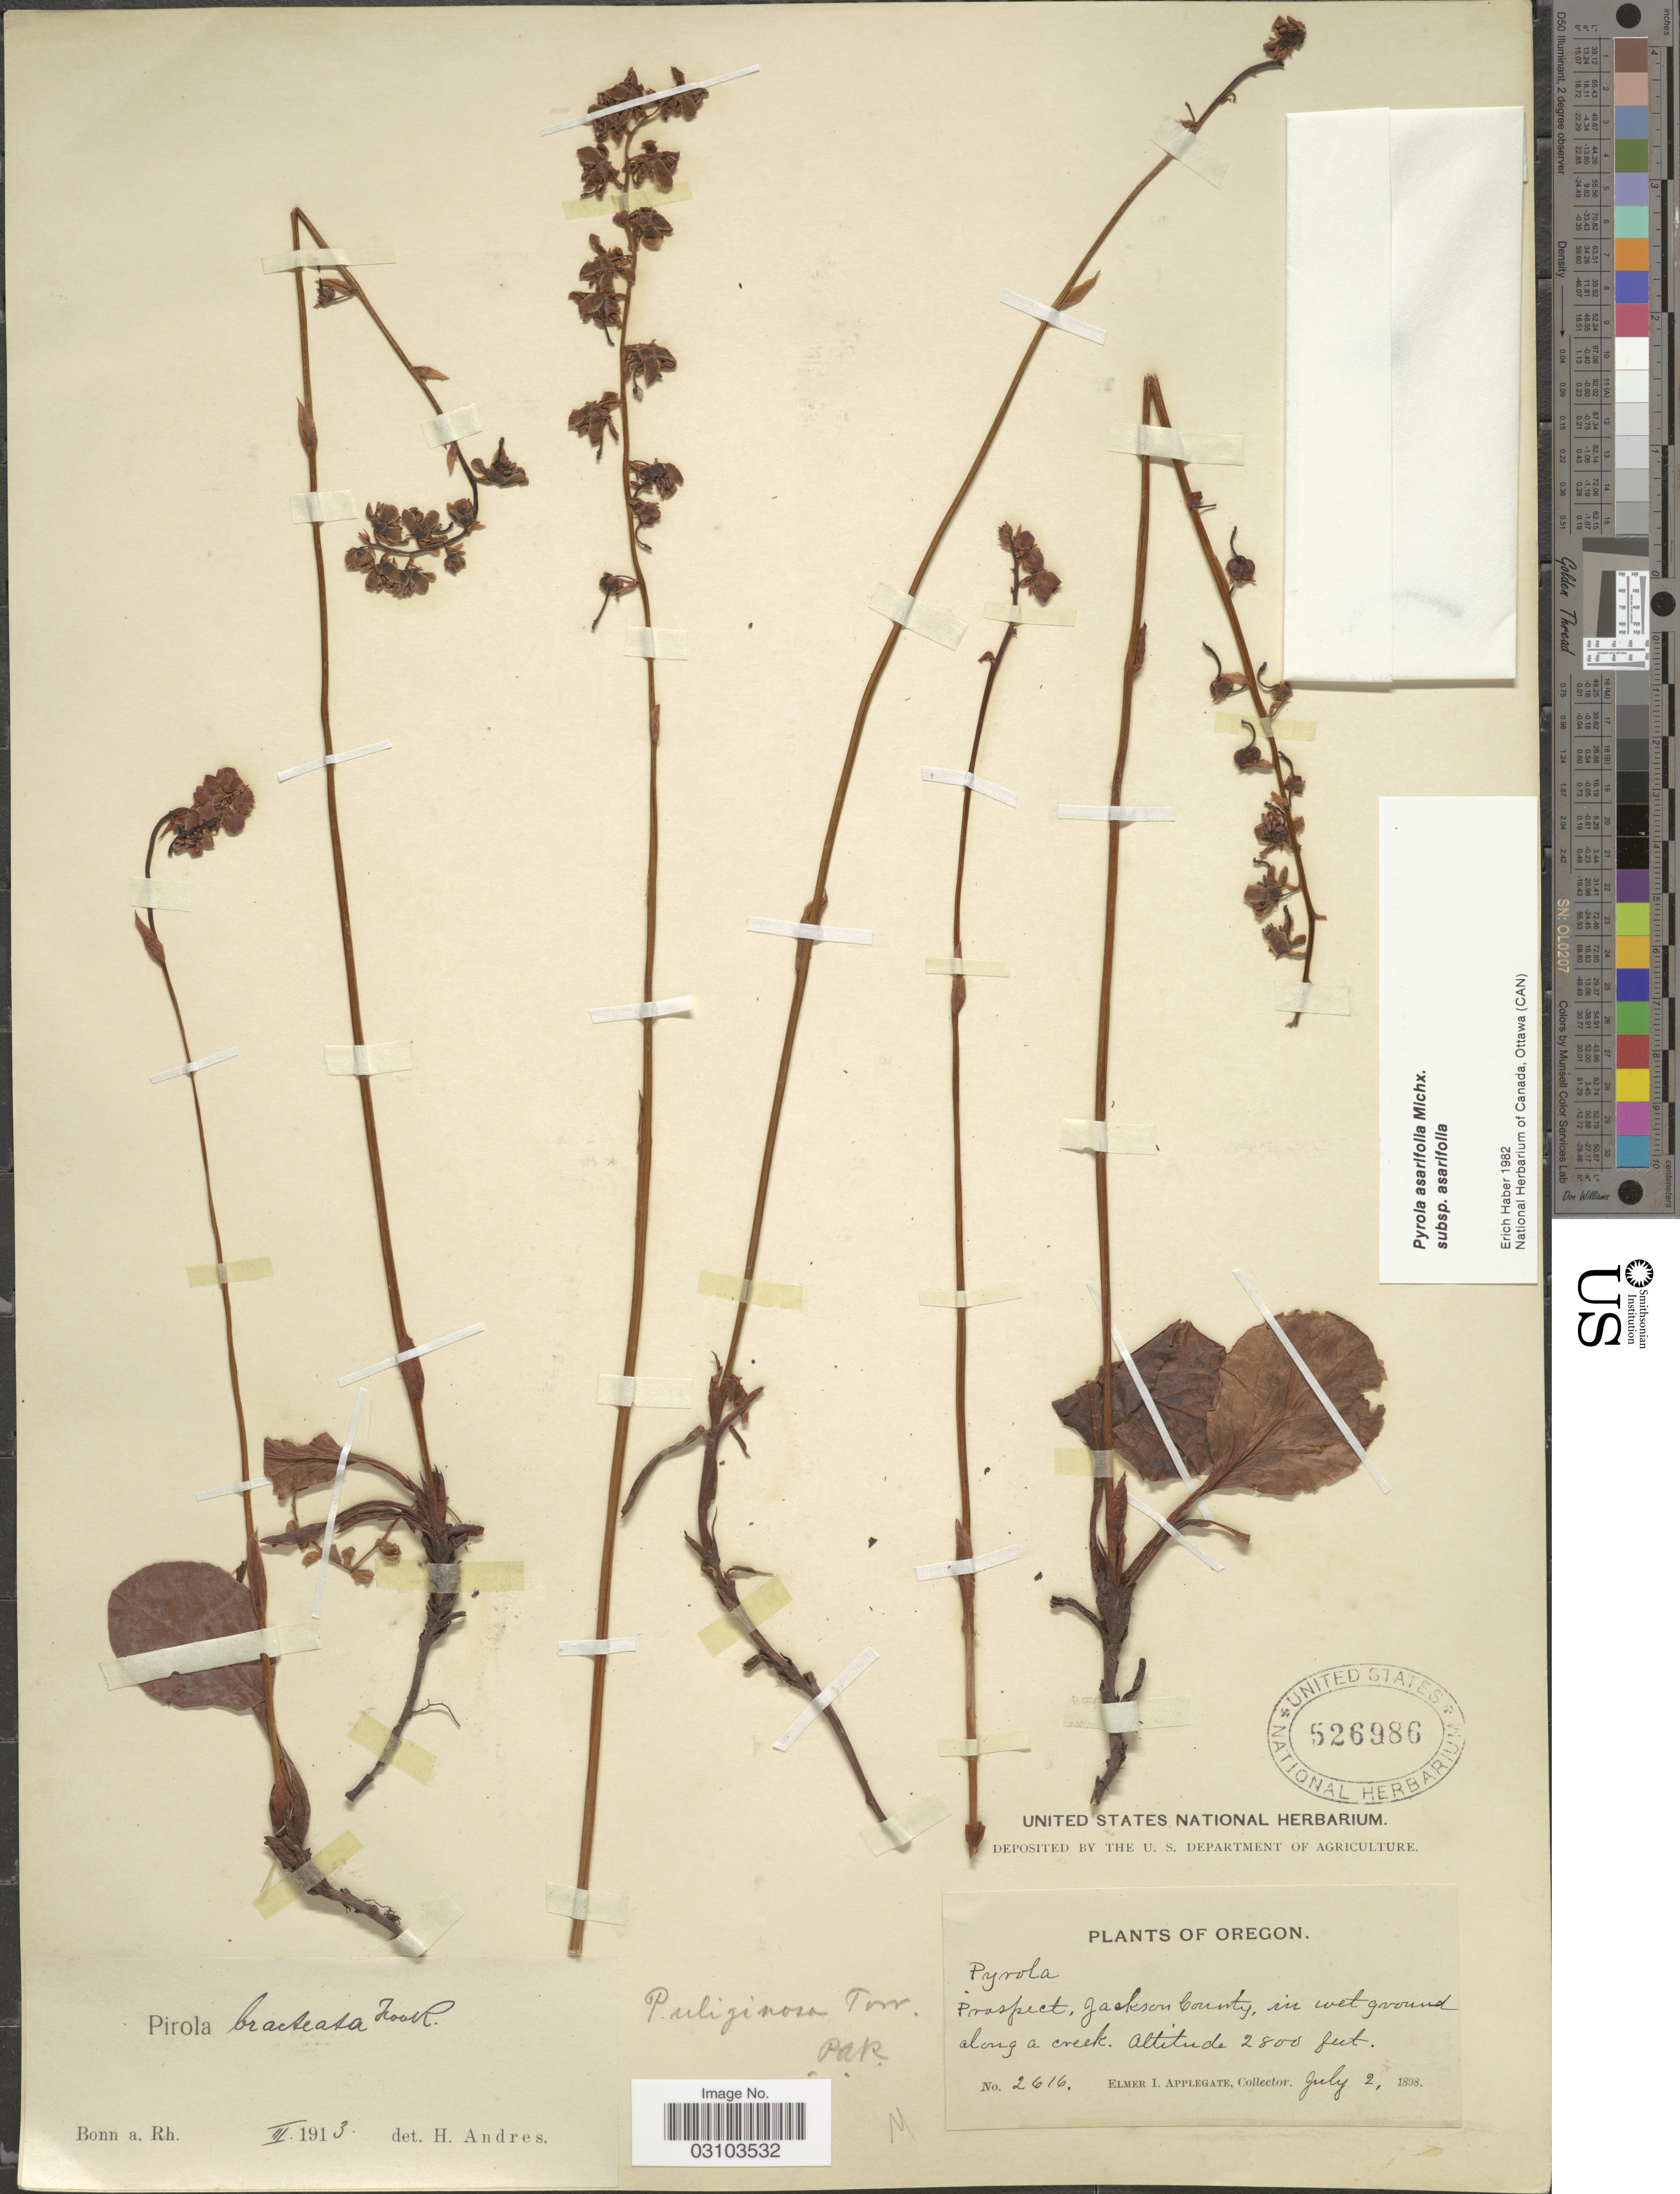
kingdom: Plantae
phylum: Tracheophyta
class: Magnoliopsida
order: Ericales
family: Ericaceae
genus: Pyrola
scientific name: Pyrola asarifolia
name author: Michx.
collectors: E. I. Applegate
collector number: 2616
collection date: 1898-07-02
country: United States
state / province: Oregon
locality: Prospect, Jackson County, in wet ground along a creek.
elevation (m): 853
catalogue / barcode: US 526986